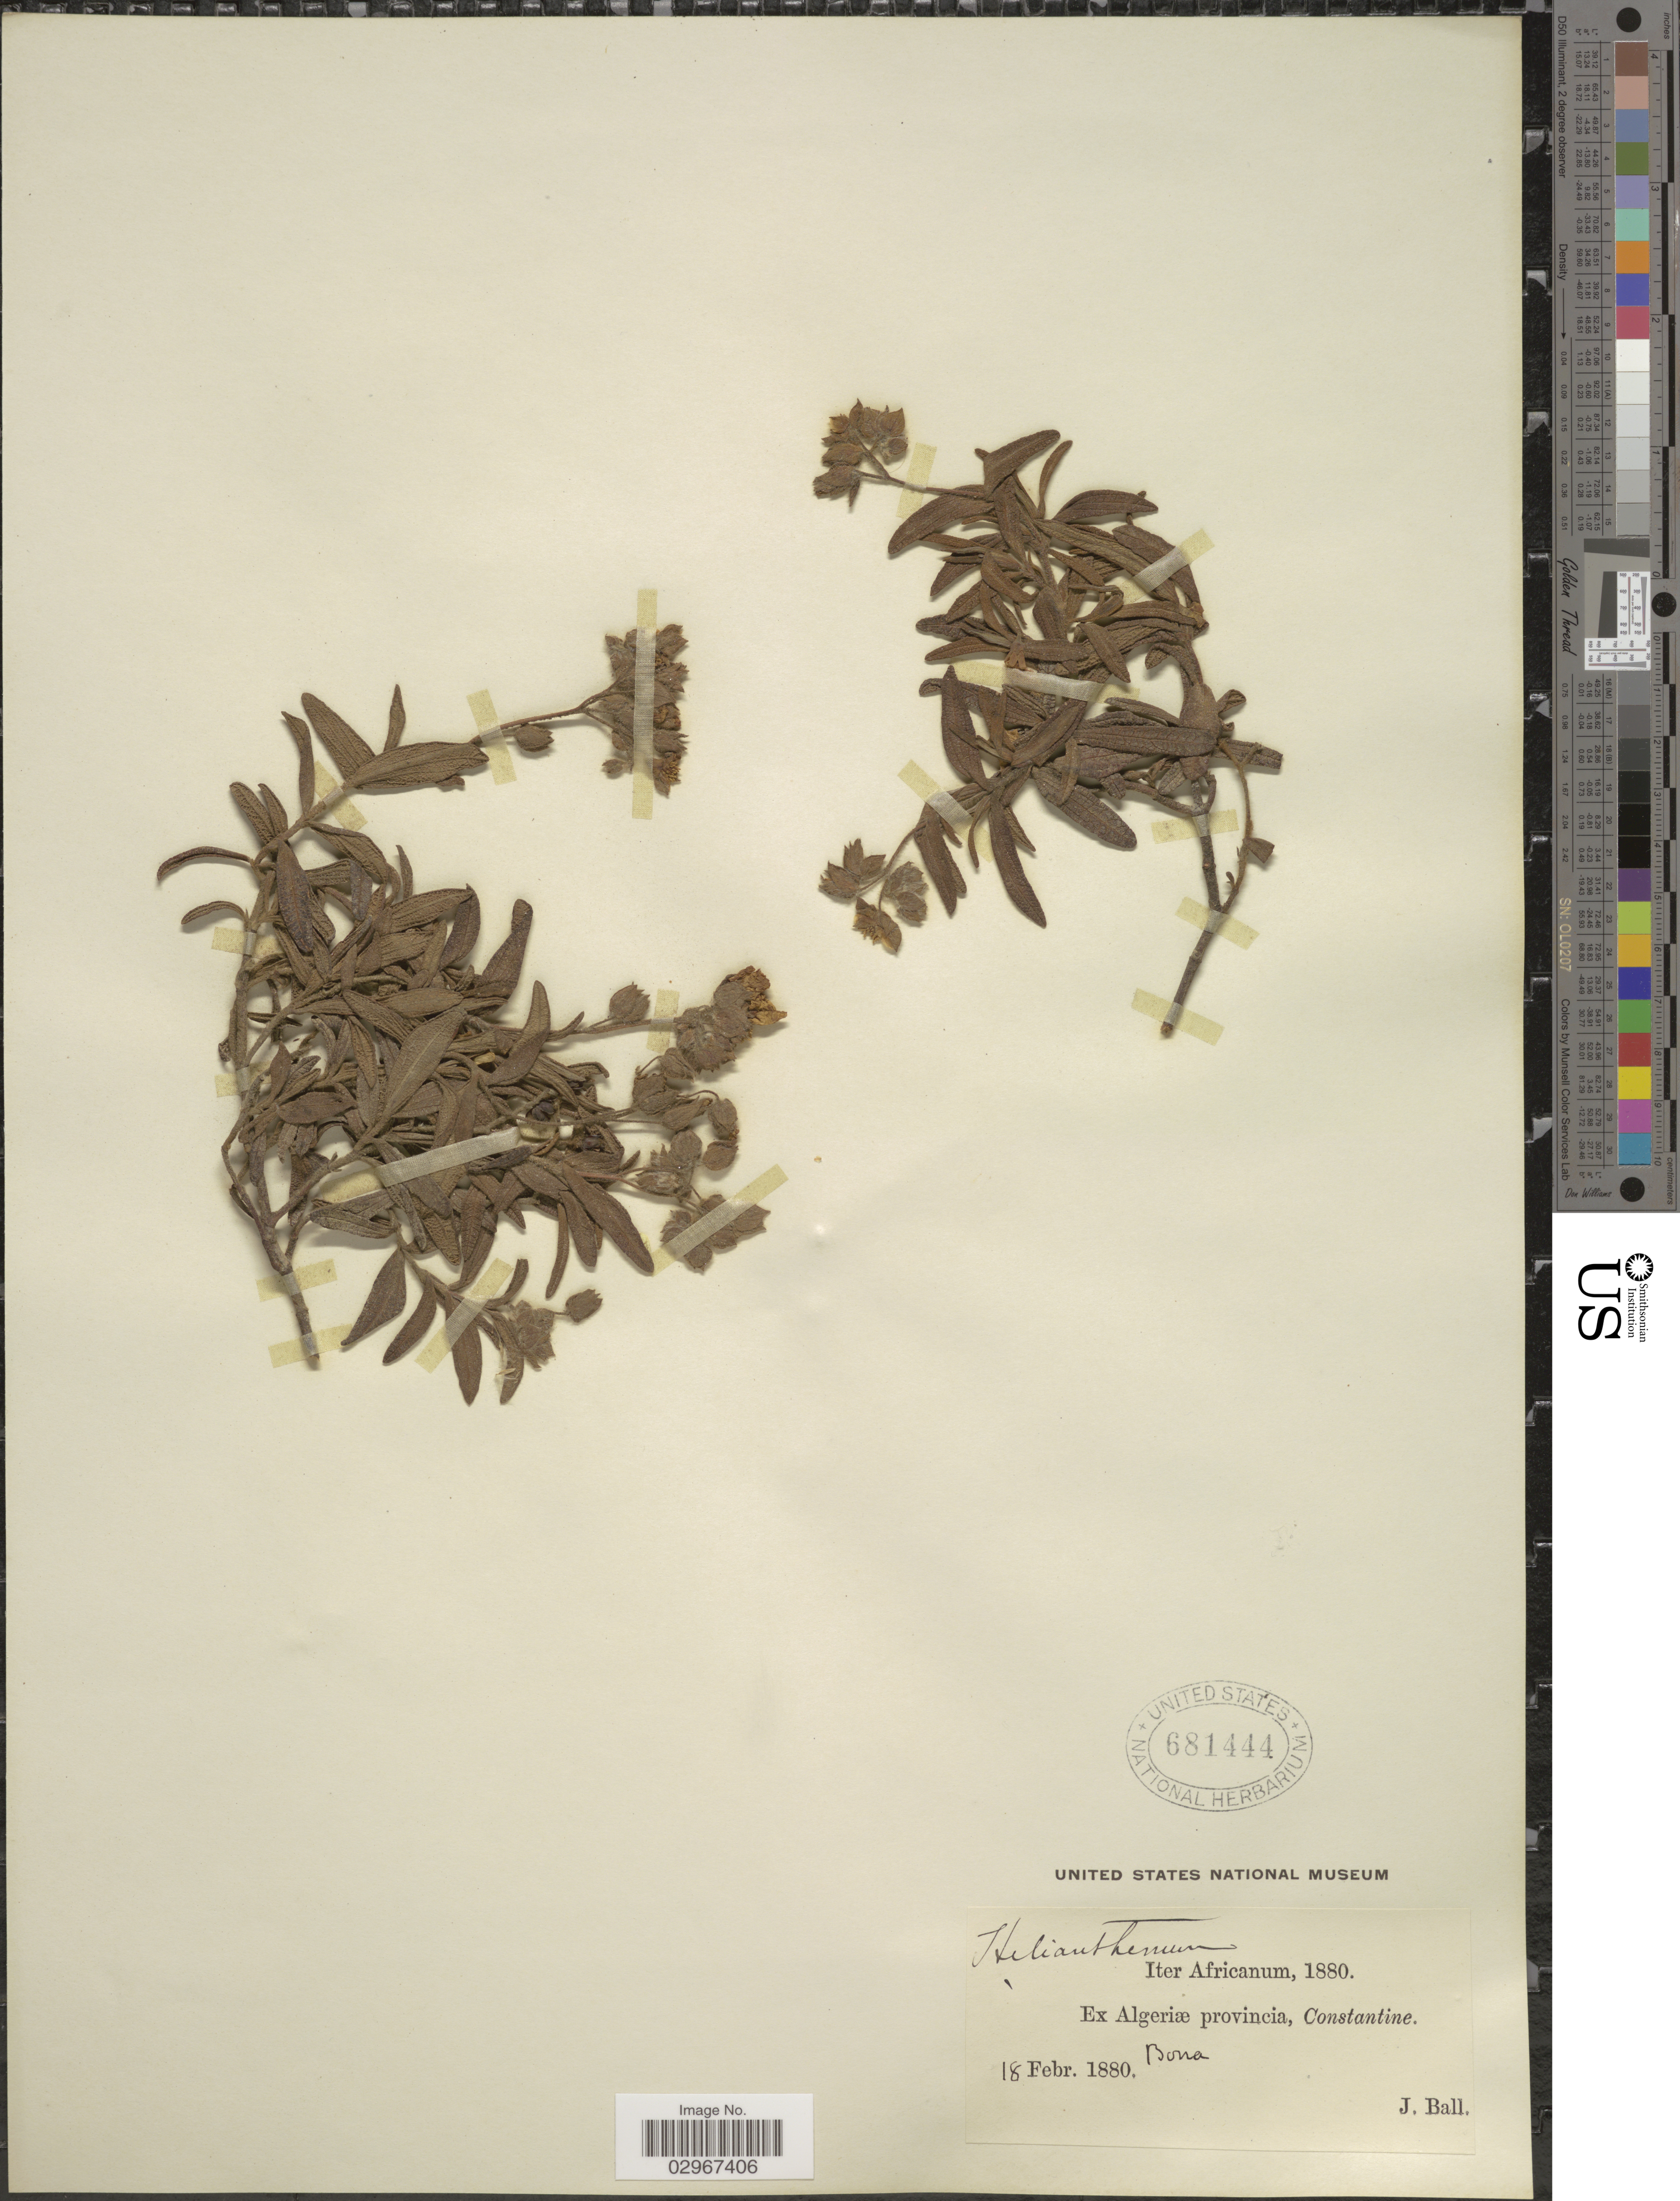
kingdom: Plantae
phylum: Tracheophyta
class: Magnoliopsida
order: Malvales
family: Cistaceae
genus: Helianthemum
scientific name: Helianthemum sp.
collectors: J. Ball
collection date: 1880-02-18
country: Algeria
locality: Ex Algeriæ, Constantine. Bona.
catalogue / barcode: US 681444